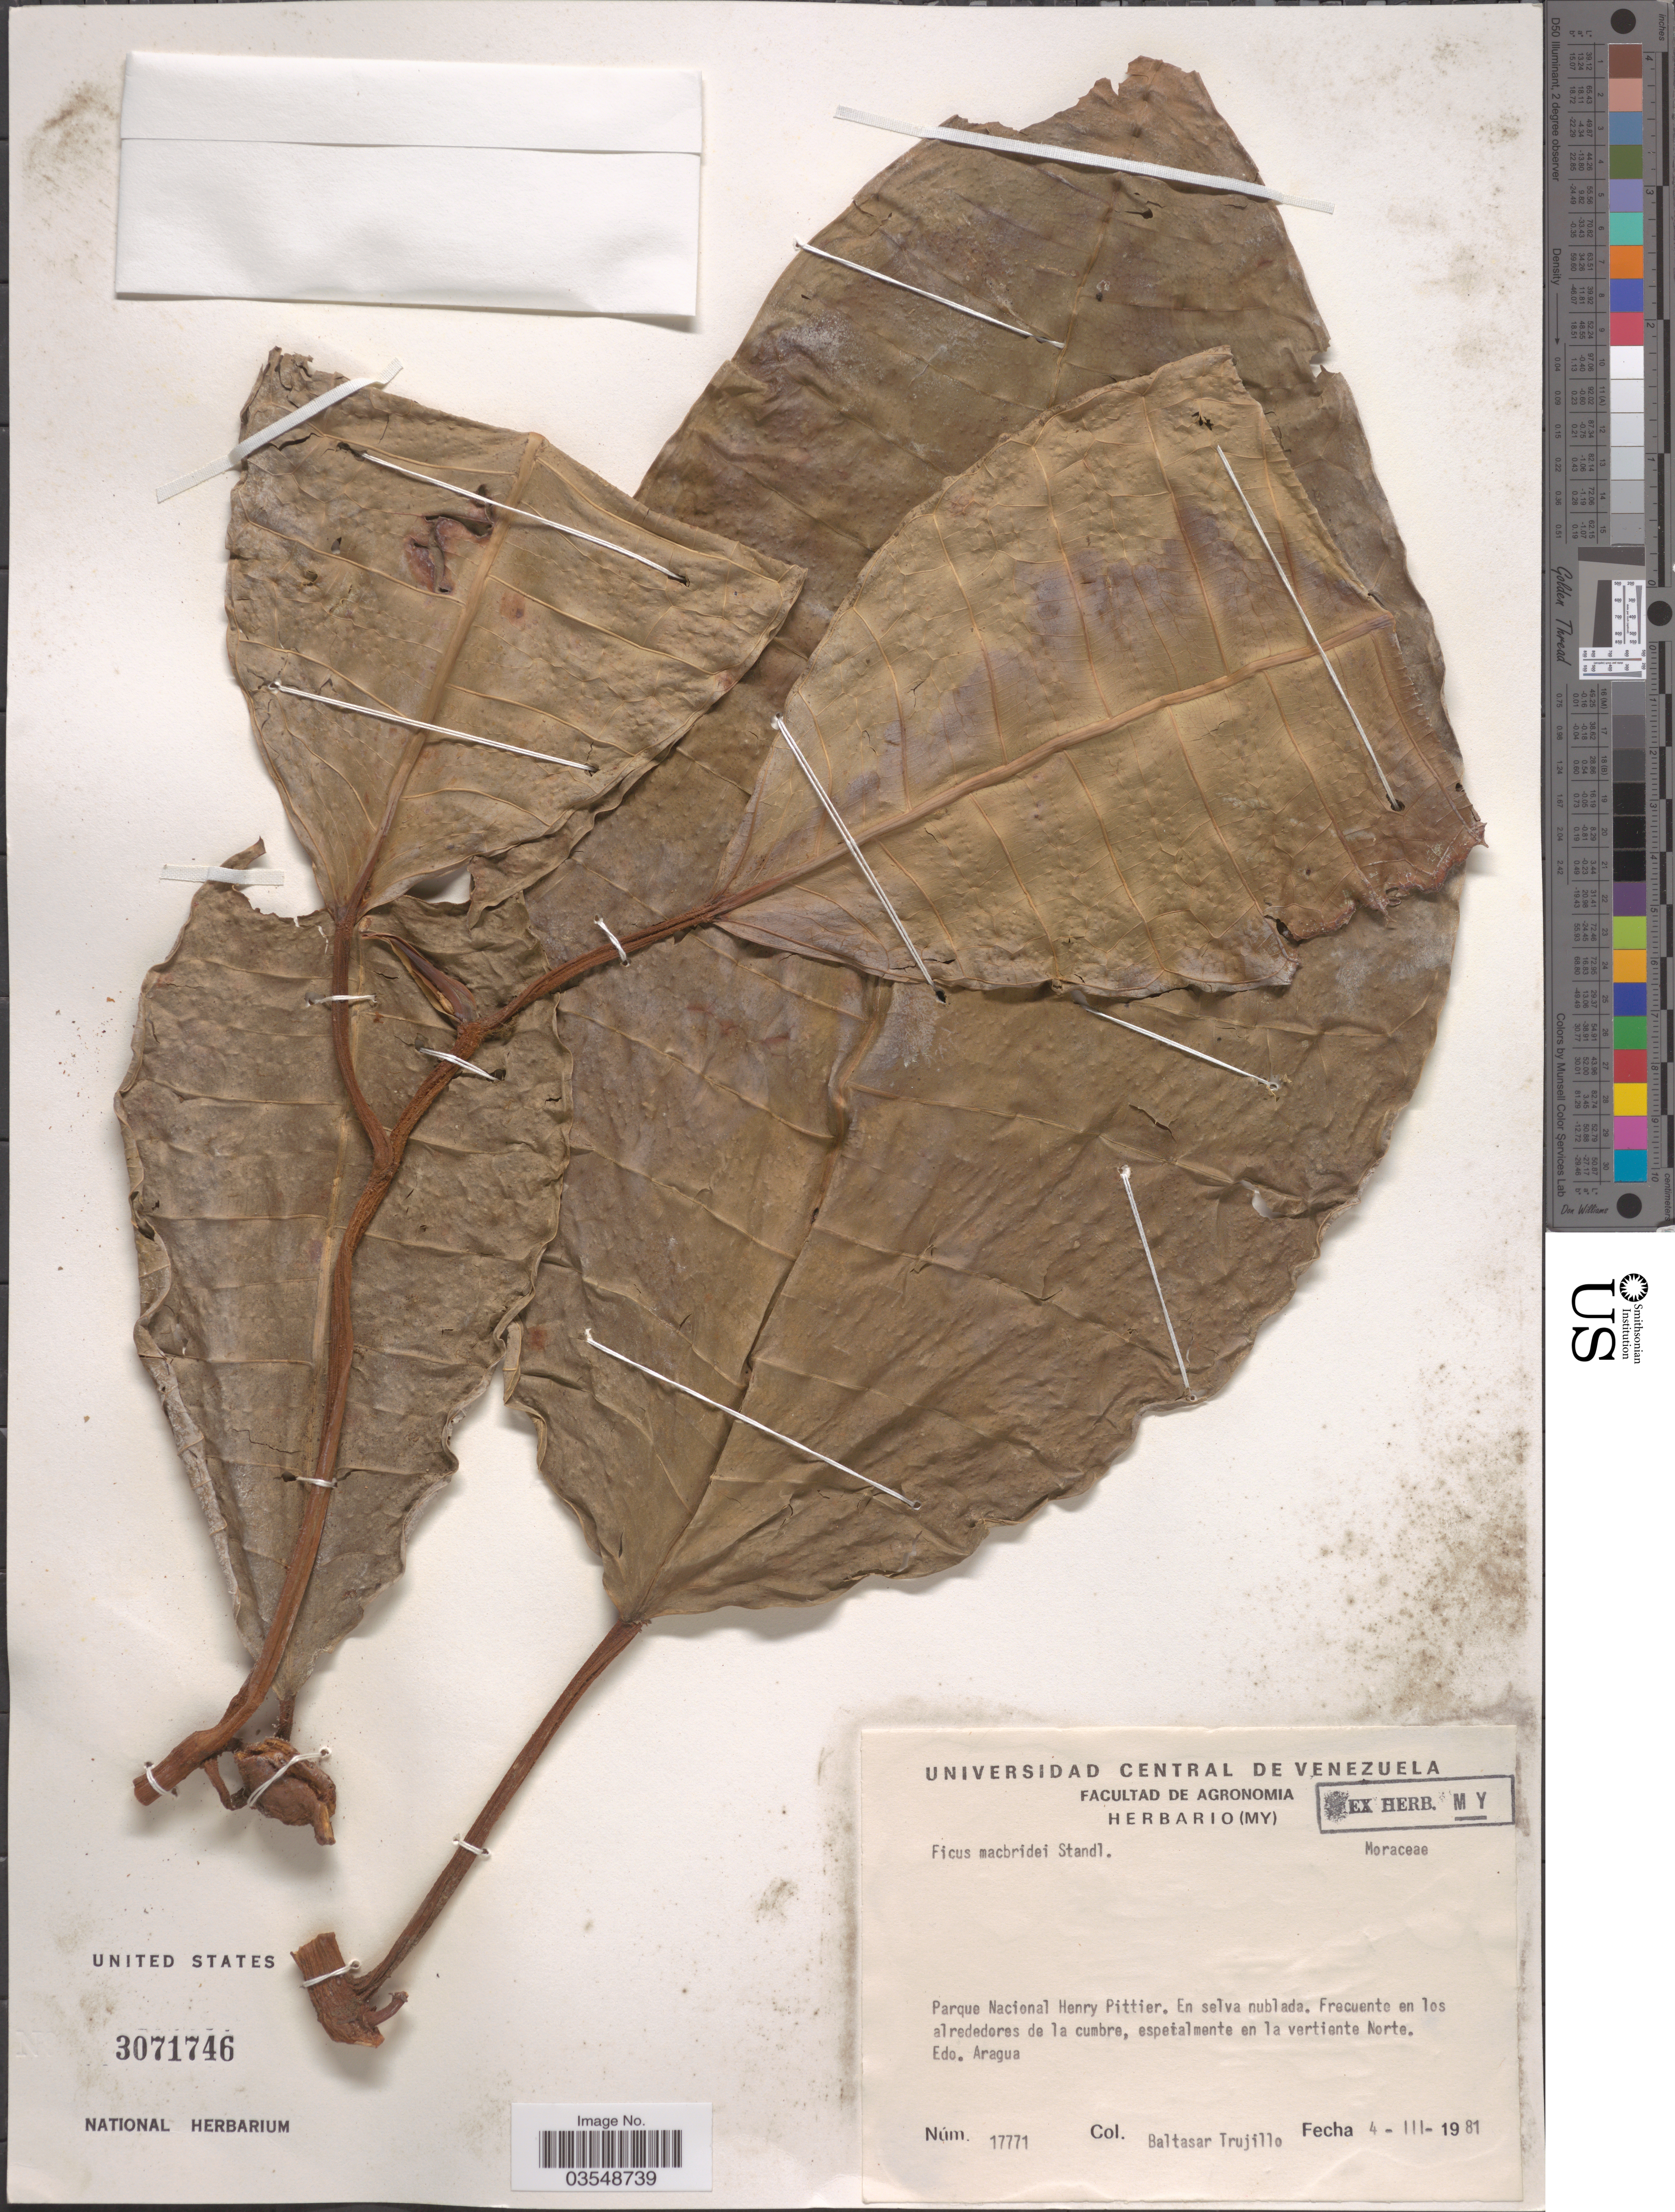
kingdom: Plantae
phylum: Tracheophyta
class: Magnoliopsida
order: Rosales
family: Moraceae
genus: Ficus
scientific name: Ficus macbridei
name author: Standl.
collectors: B. Trujillo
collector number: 17771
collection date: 1981-03-04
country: Venezuela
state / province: Aragua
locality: Parque Nacional Henry Pittier. En selva nublada. Frecuente en los alrededores de la cumbre, especialmente [interpreted] en la vertiende Norte. Edo. Aragua.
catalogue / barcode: US 3071746